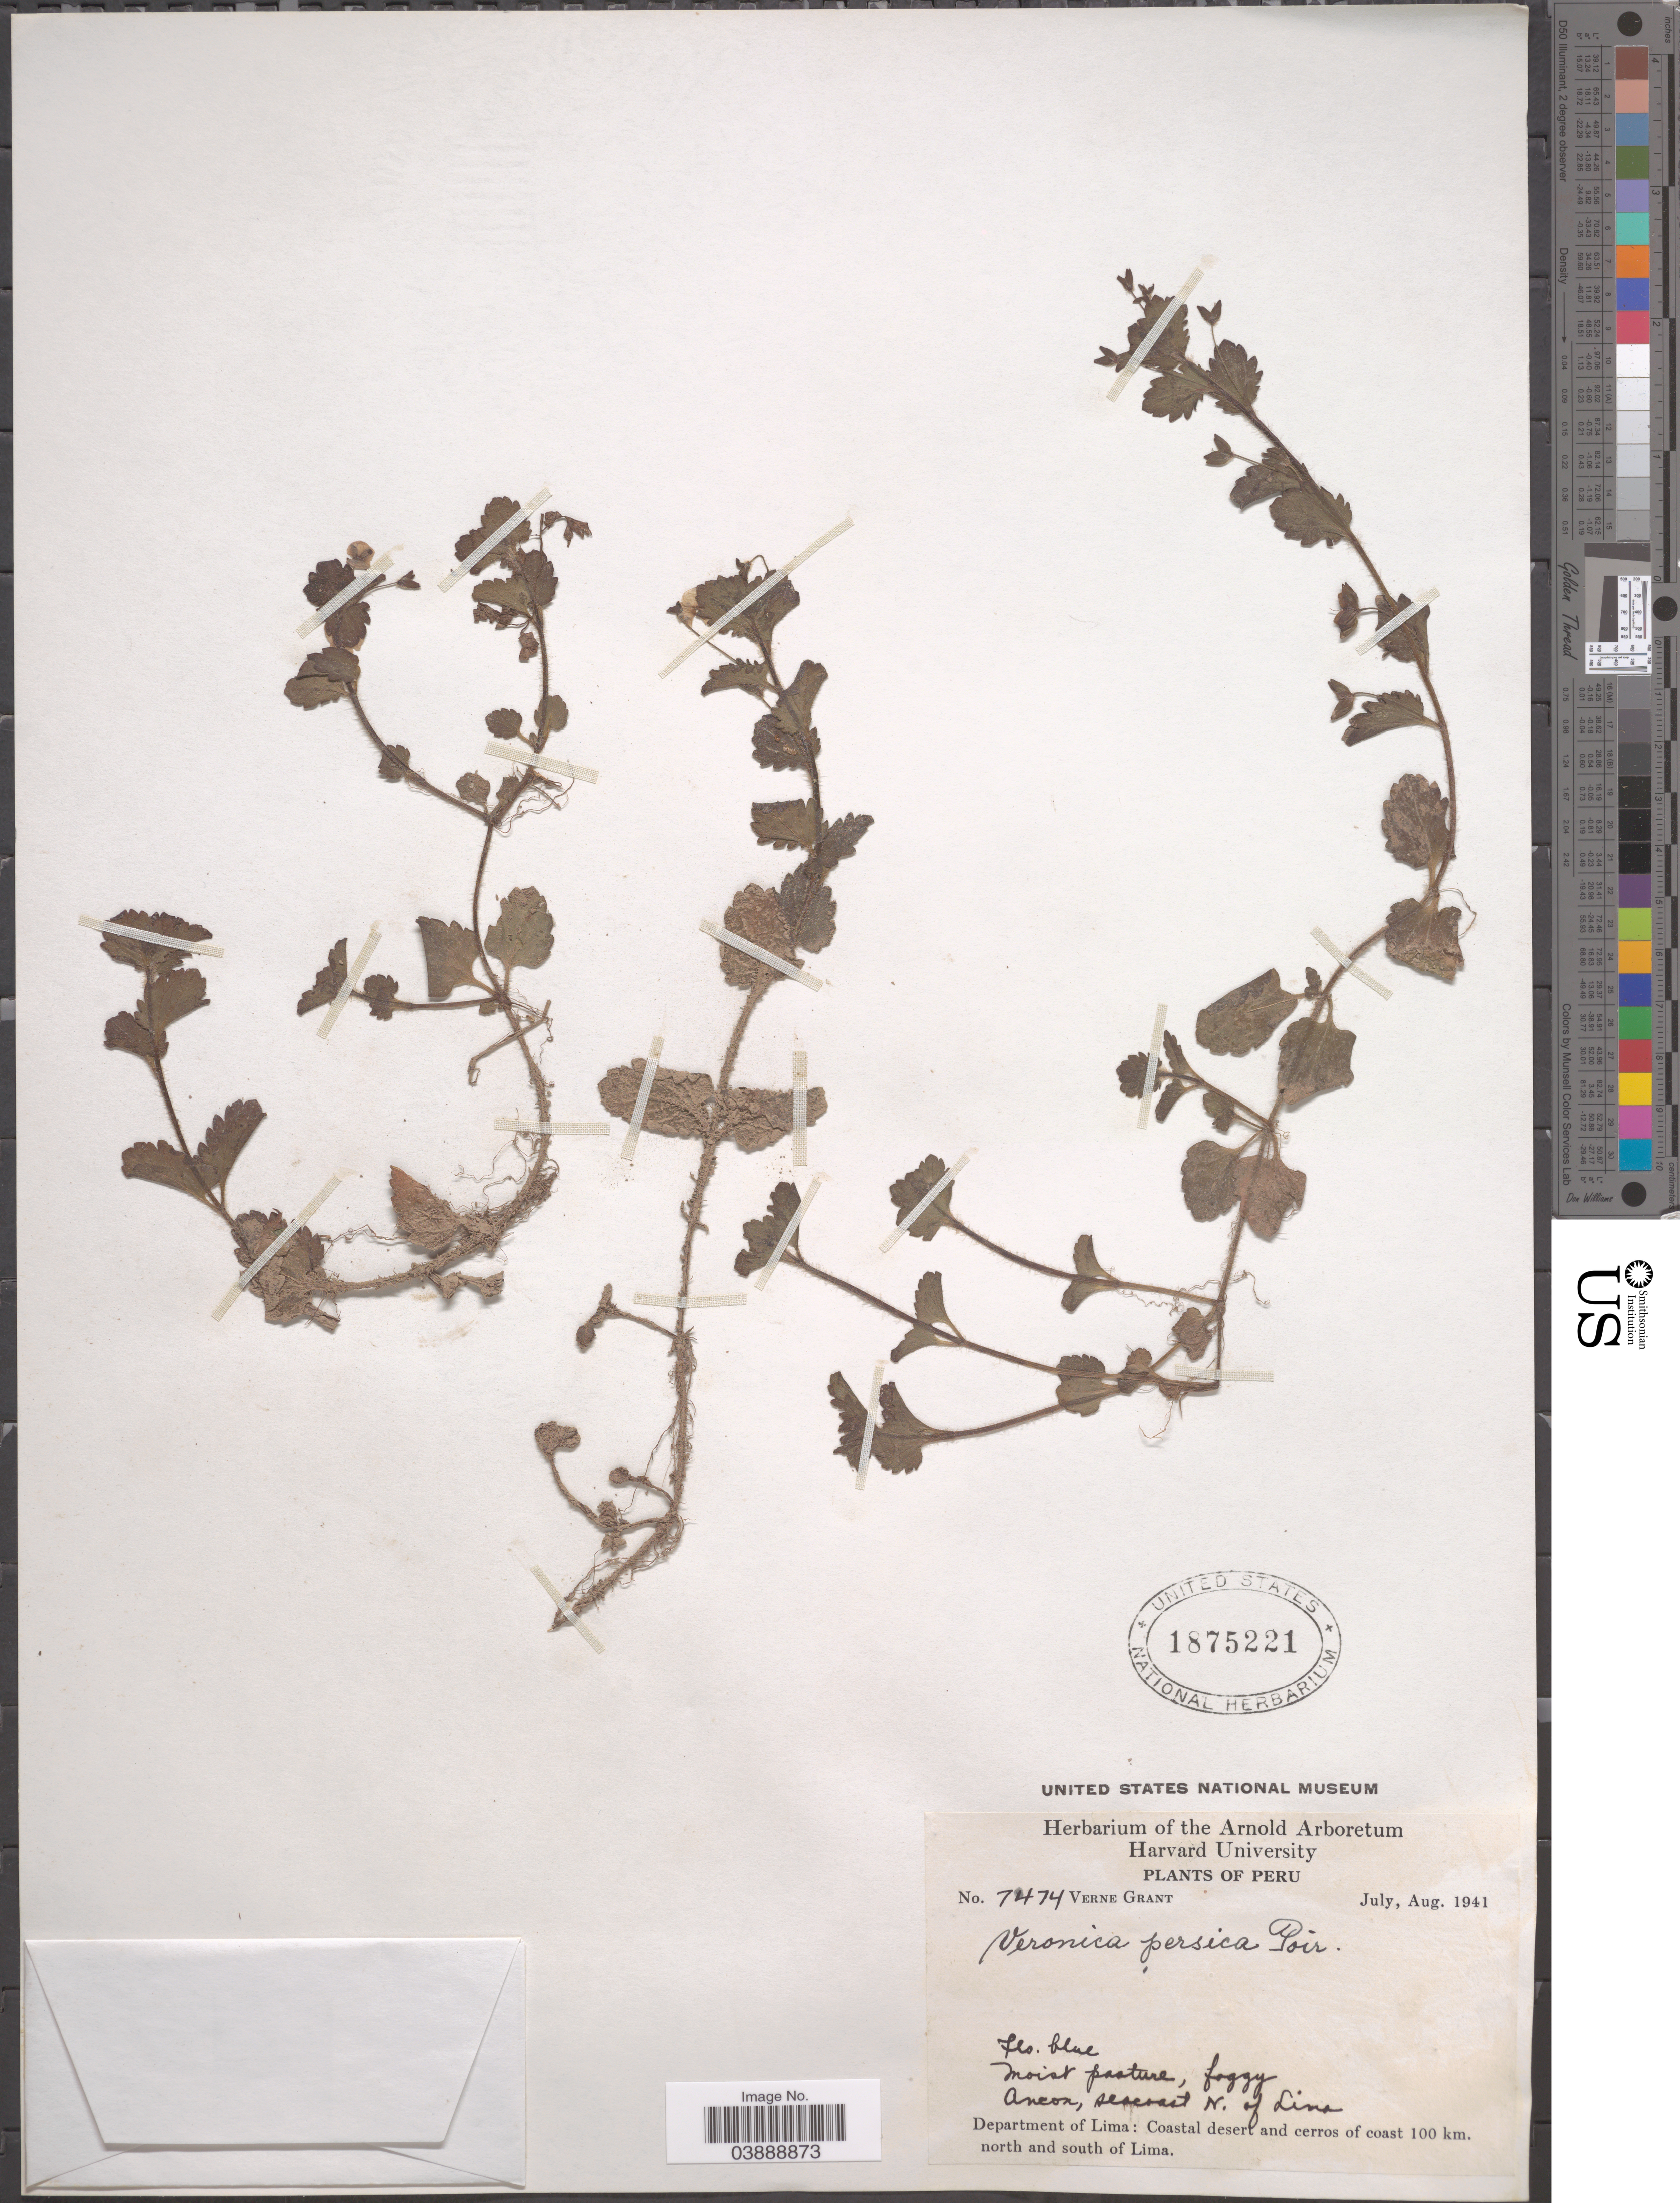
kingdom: Plantae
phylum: Tracheophyta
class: Magnoliopsida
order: Lamiales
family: Plantaginaceae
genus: Veronica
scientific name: Veronica persica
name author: Poir.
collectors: V. Grant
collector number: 7474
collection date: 1941-07/1941-08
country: Peru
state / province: Lima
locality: Ancon, seacoast N. of Lima. Department of Lima: Coastal desert and cerros of coast 100 km. north and south of Lima.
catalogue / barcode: US 1875221